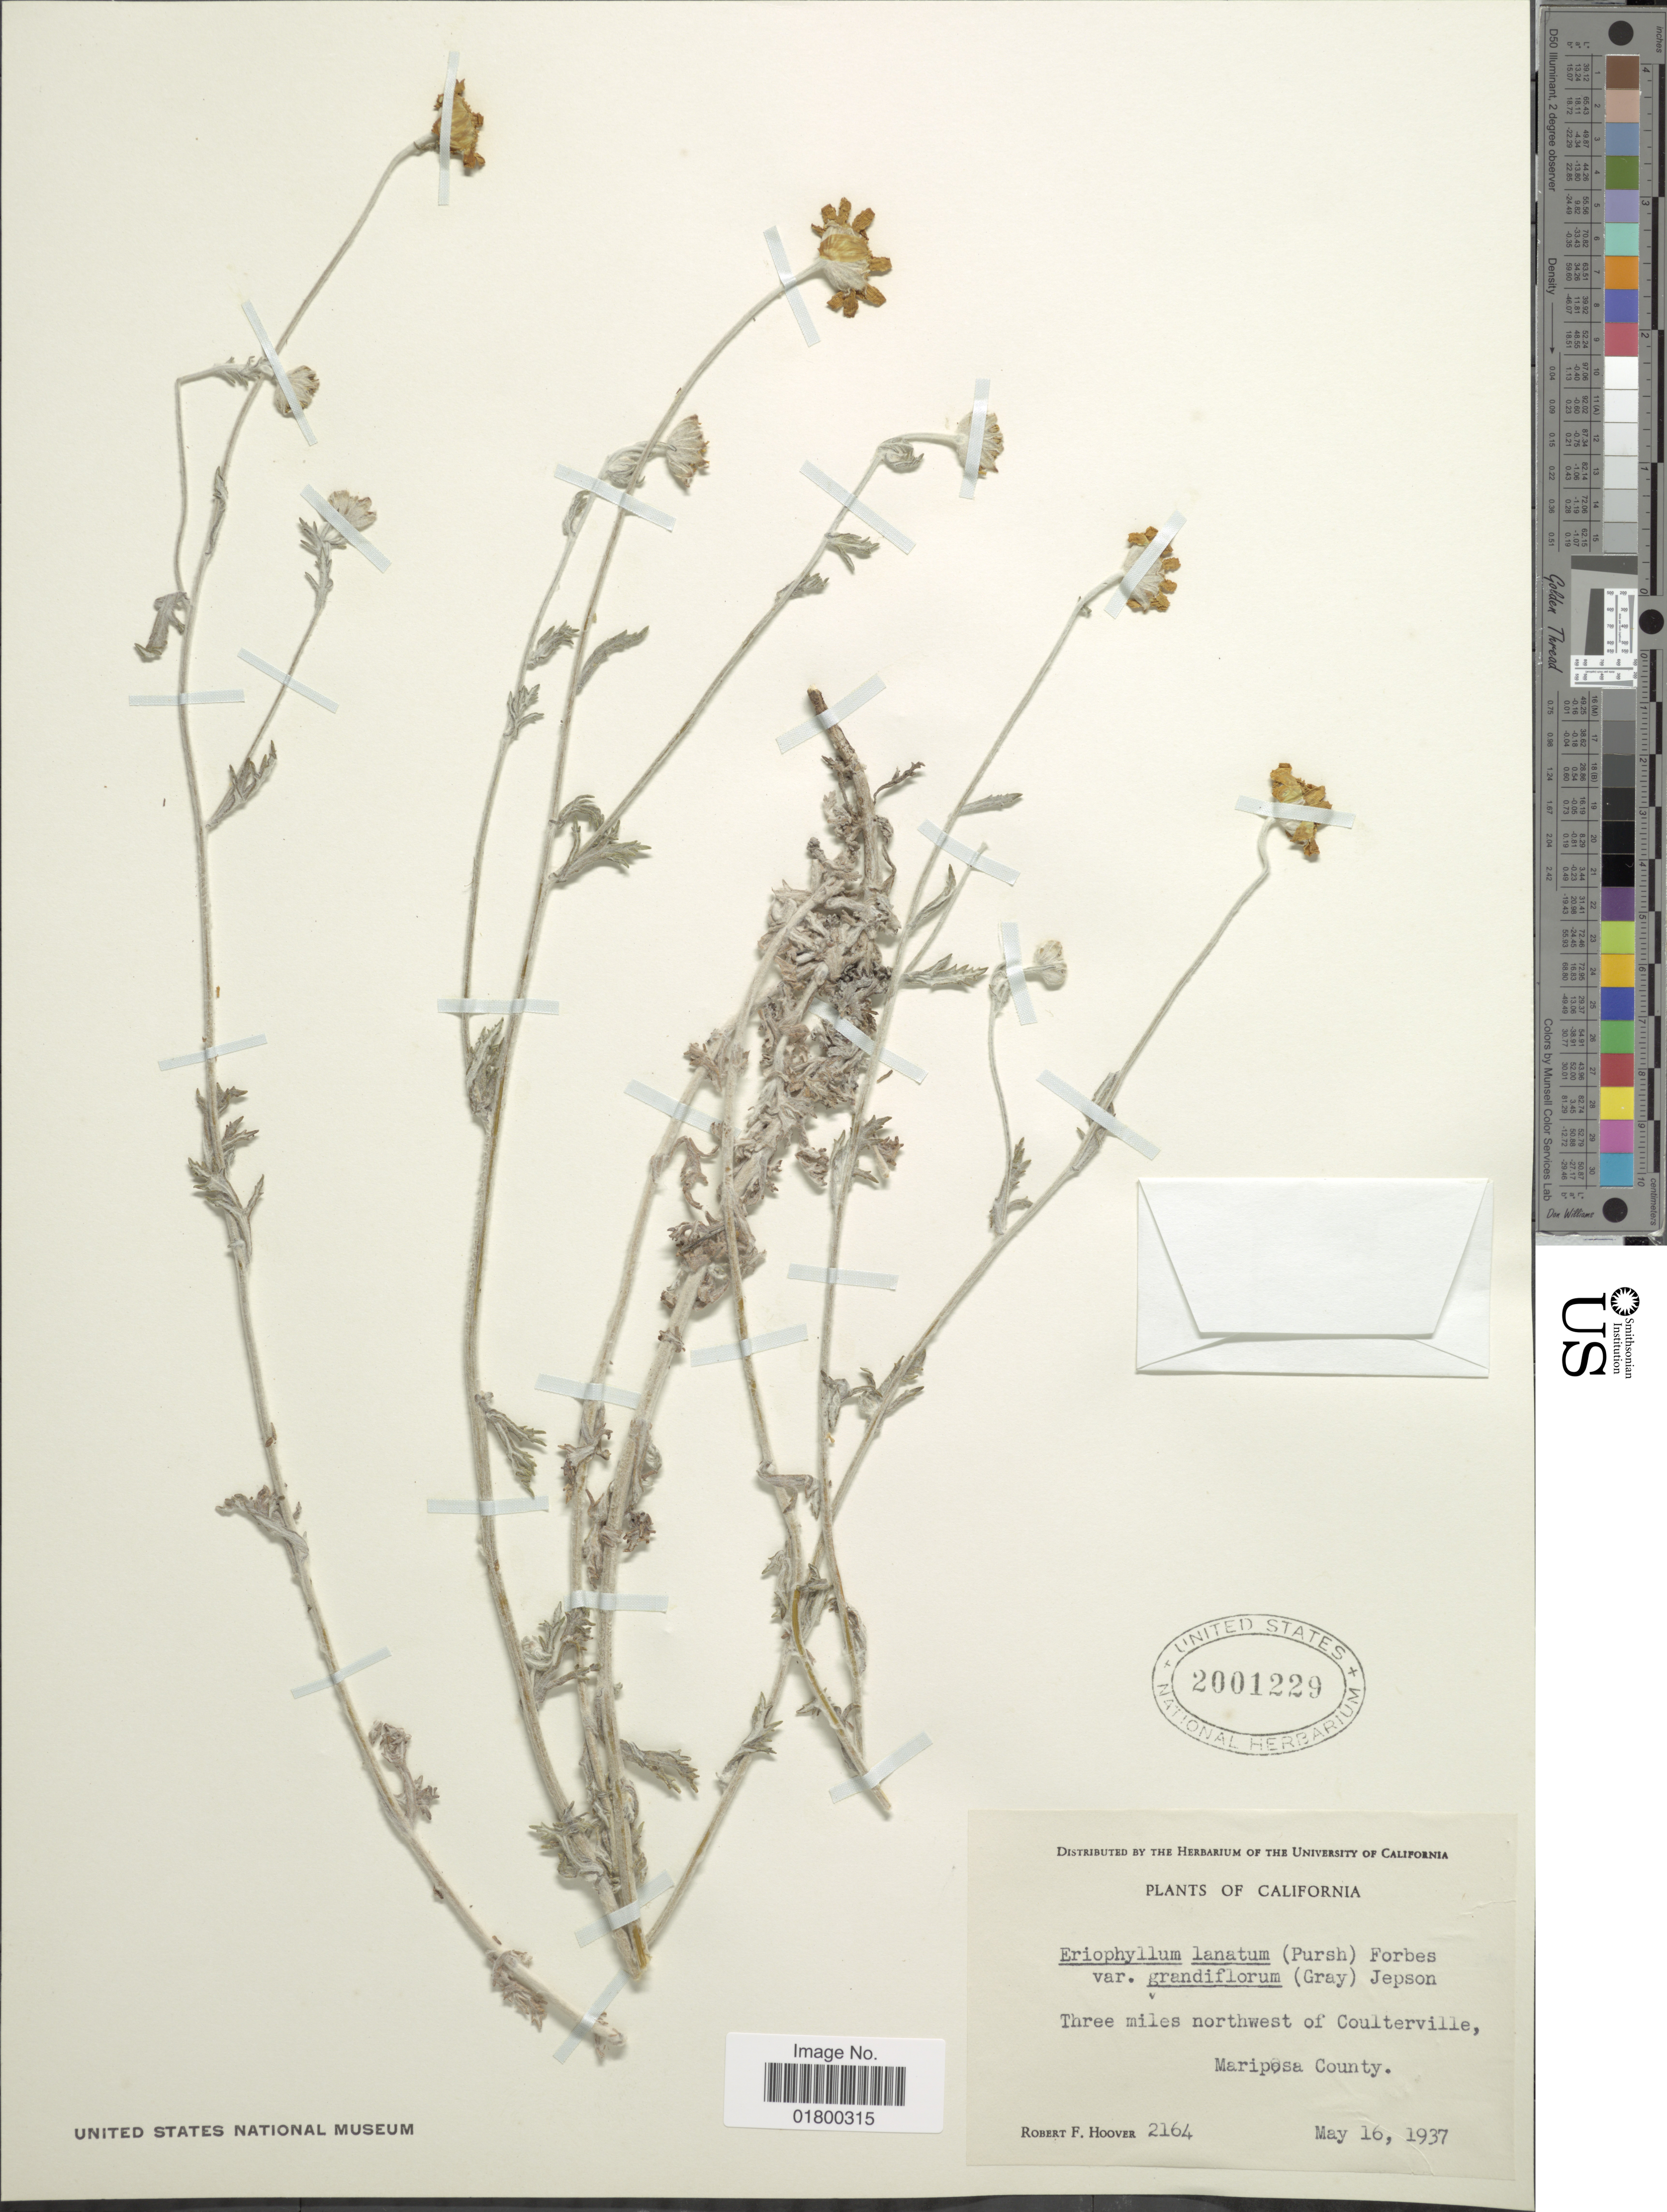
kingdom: Plantae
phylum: Tracheophyta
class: Magnoliopsida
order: Asterales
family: Asteraceae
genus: Eriophyllum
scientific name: Eriophyllum lanatum var. grandiflorum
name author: (A. Gray) Jeps.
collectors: R. F. Hoover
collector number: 2164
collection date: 1937-05-16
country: United States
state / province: California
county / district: Mariposa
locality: Three miles northwest of Coukterville, Mariposa County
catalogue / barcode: US 2001229